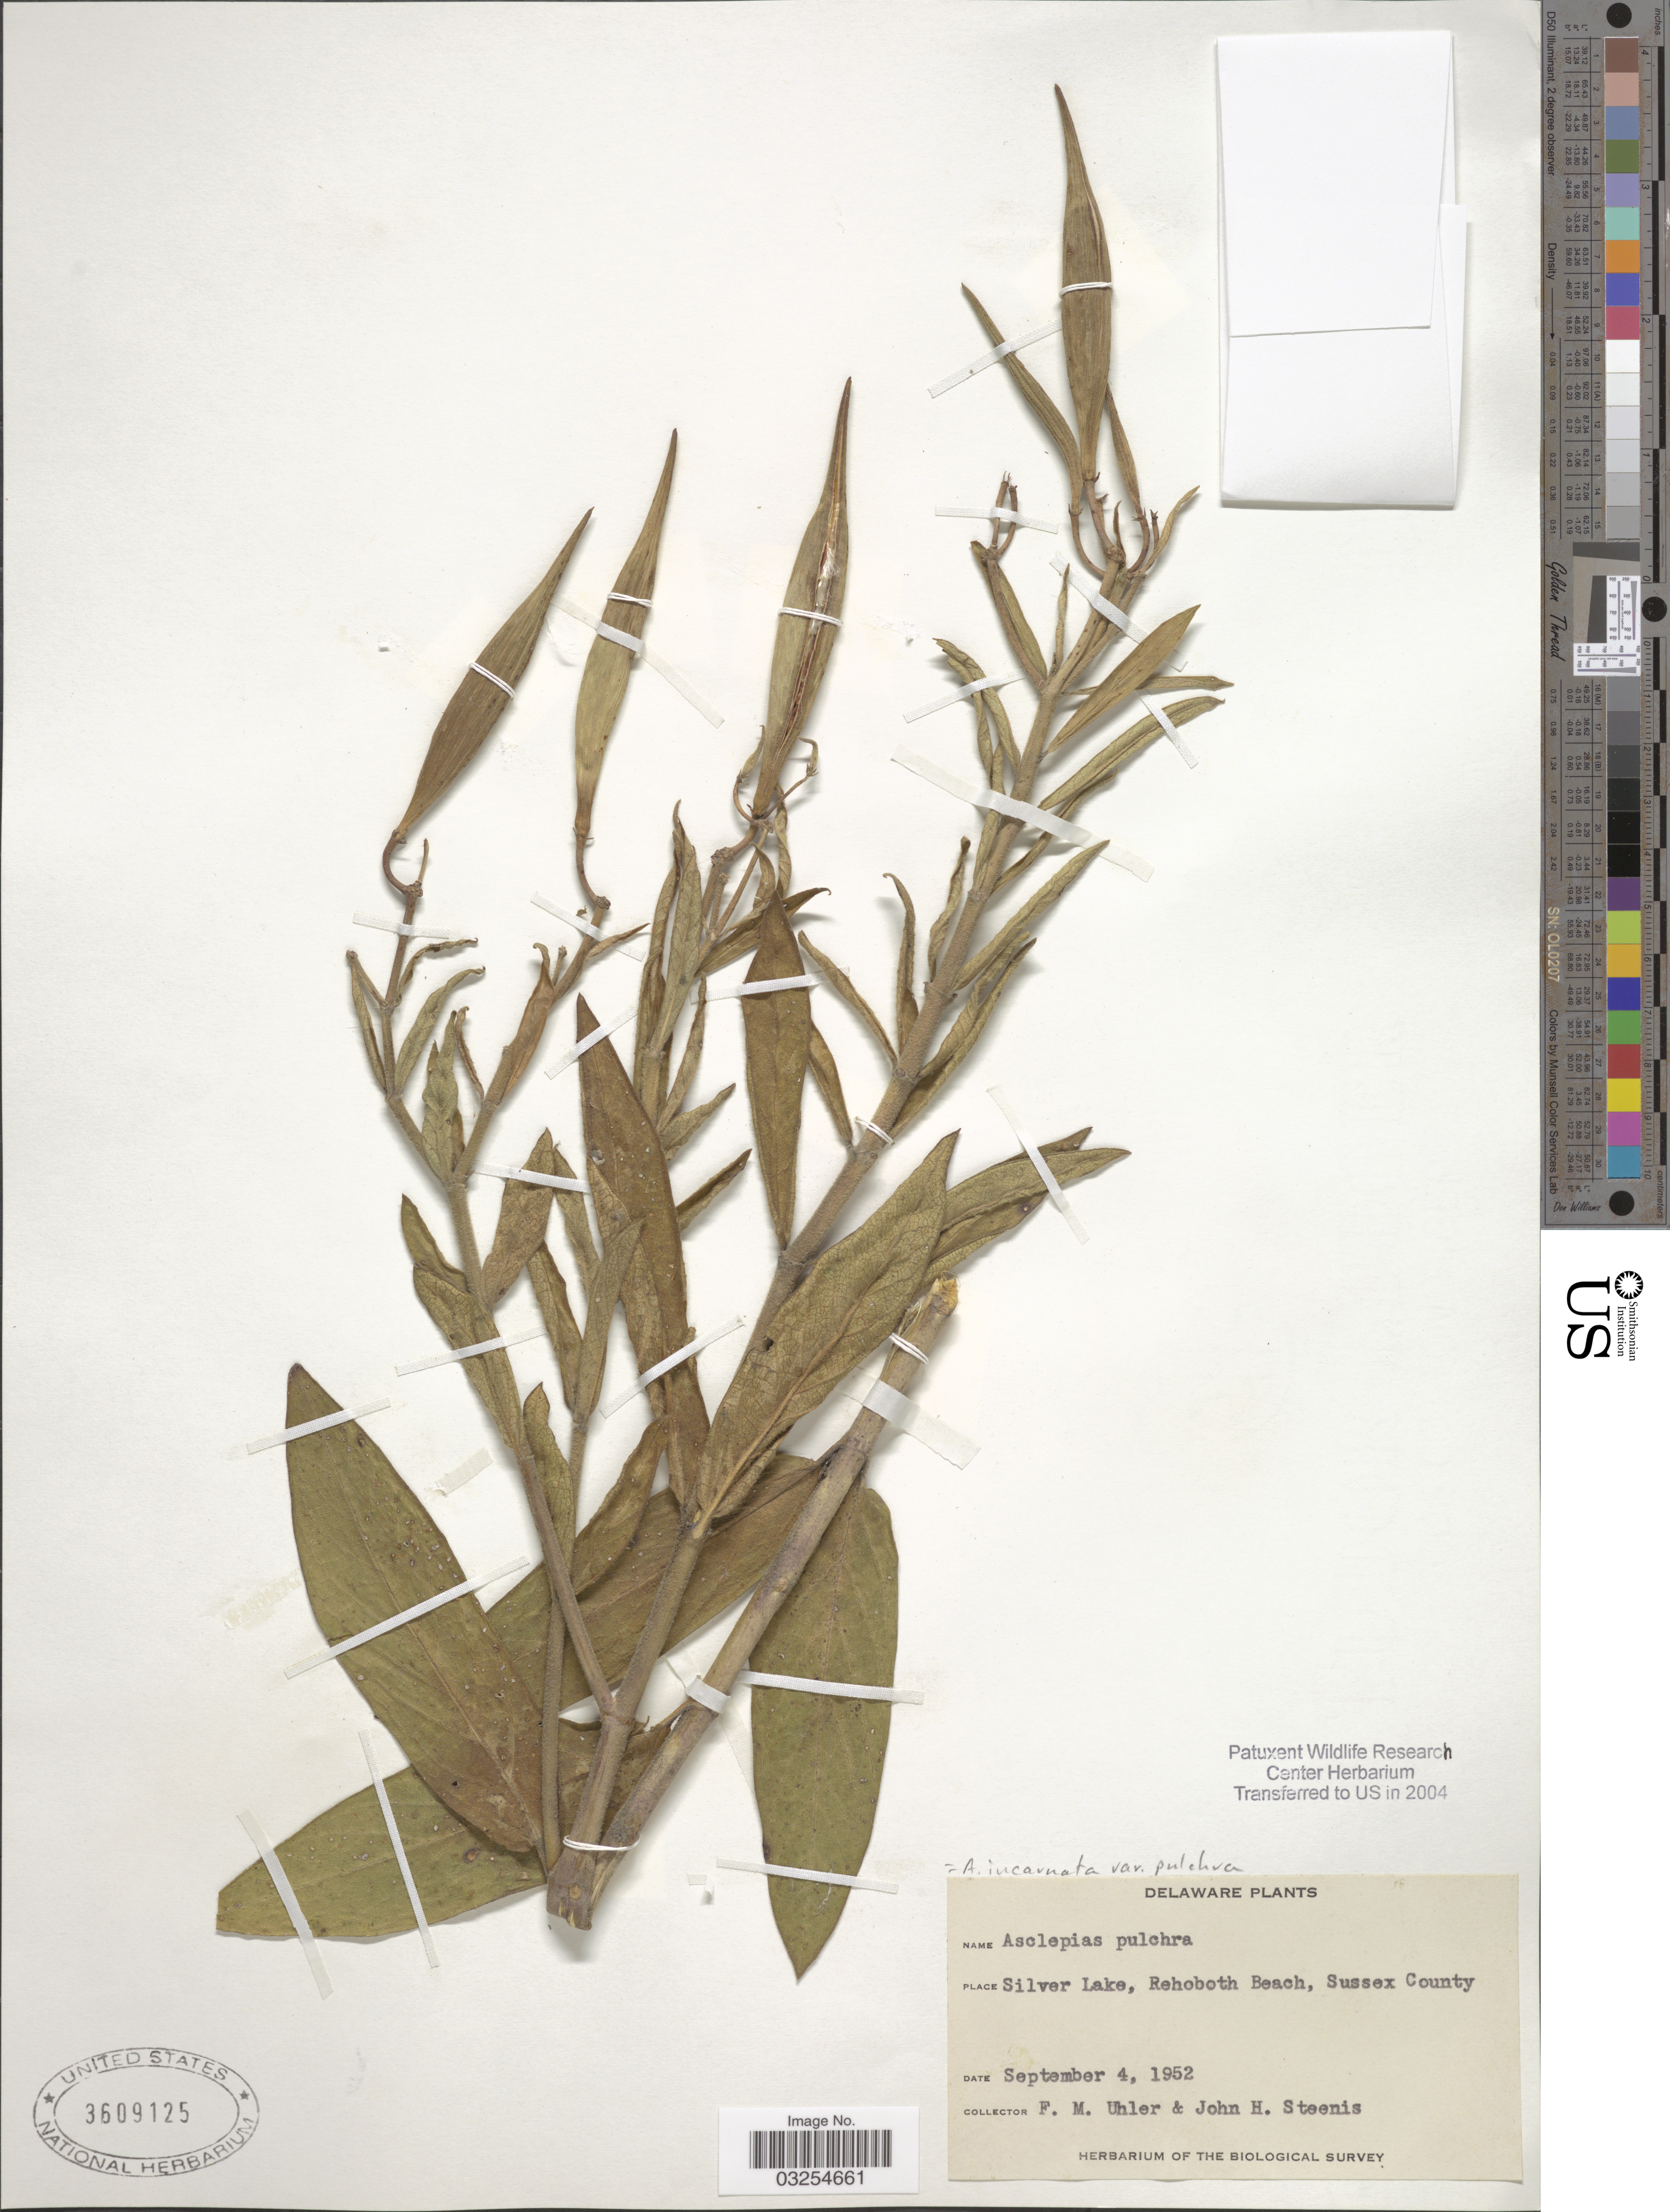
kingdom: Plantae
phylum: Tracheophyta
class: Magnoliopsida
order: Gentianales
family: Apocynaceae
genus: Asclepias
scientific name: Asclepias incarnata subsp. pulchra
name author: (Ehrh. ex Willd.) Woodson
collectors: F. M. Uhler & J. H. Steenis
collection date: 1952-09-04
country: United States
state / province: Delaware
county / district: Sussex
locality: Silver Lake, Rehoboth Beach, Sussex County.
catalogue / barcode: US 3609125